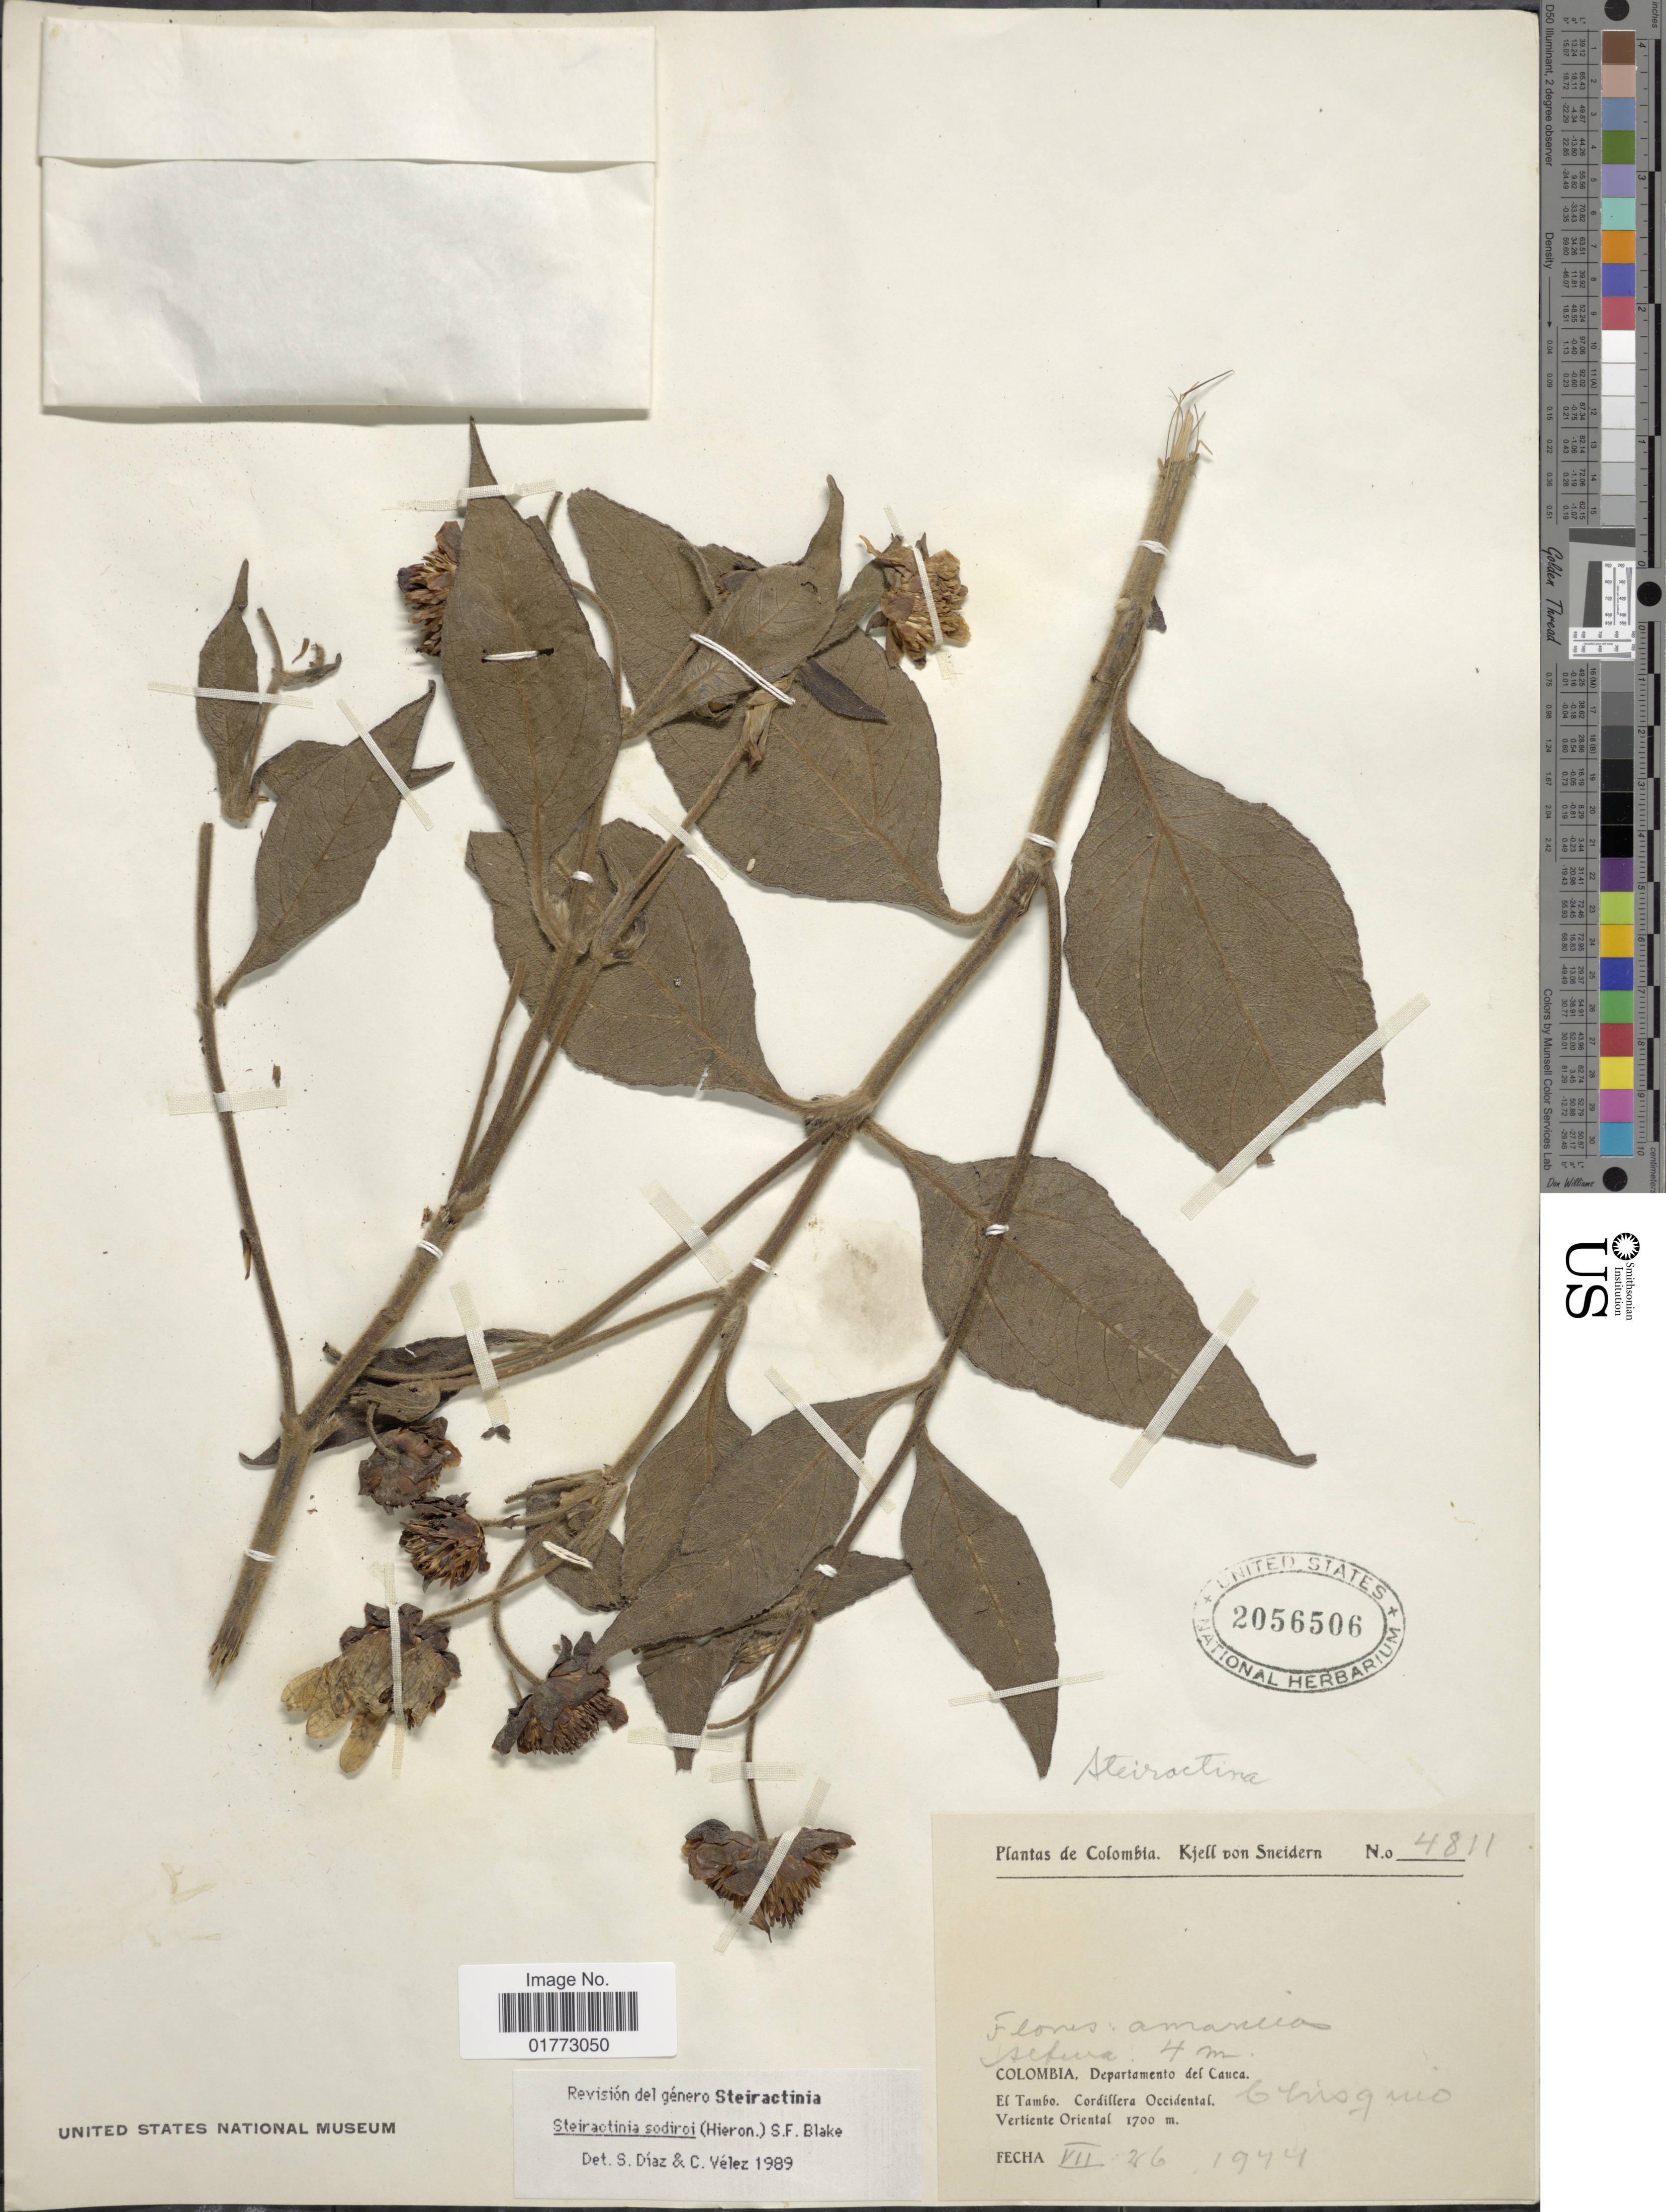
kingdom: Plantae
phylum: Tracheophyta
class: Magnoliopsida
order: Asterales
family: Asteraceae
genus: Steiractinia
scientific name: Steiractinia sodiroi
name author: (Hieron. ex Sodiro) S.F. Blake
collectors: K. von Sneidern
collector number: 4811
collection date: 1944-07-26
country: Colombia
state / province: Cauca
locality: Departamento del Cauca, El Tambo, Cordillera Oriental. Vertiente Oriental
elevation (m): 1700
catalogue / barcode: US 2056506